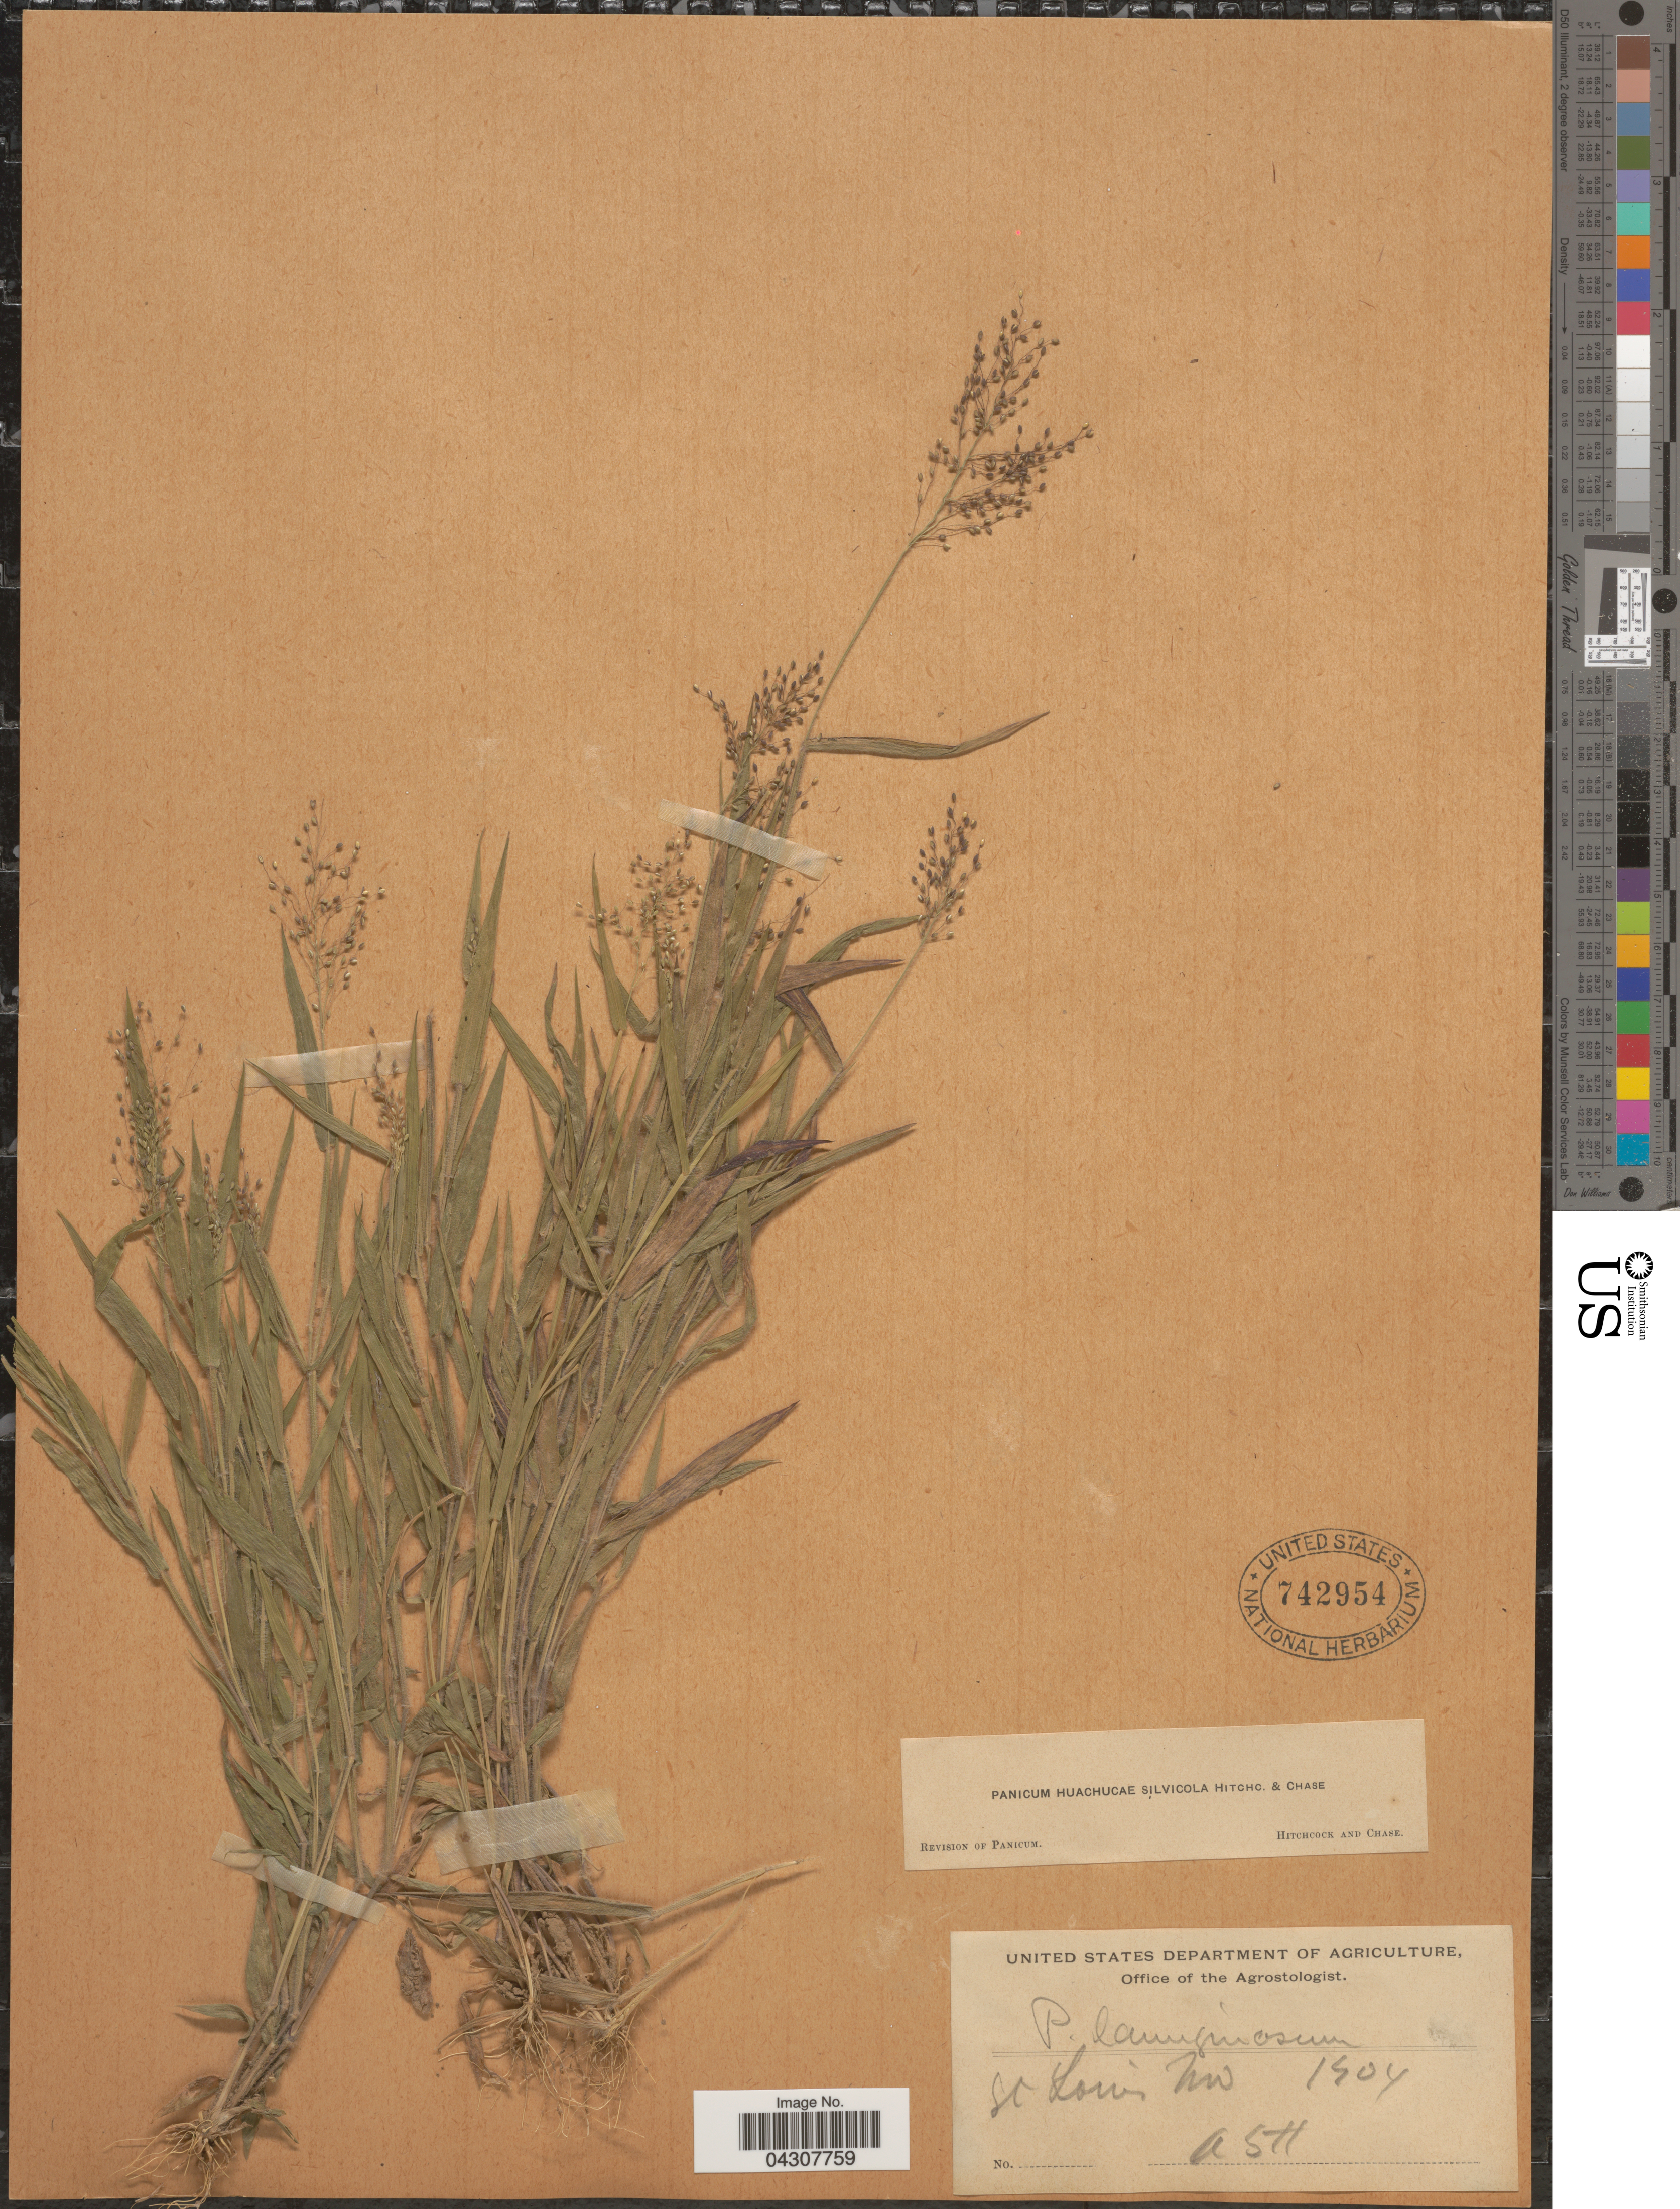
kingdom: Plantae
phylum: Tracheophyta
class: Liliopsida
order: Poales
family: Poaceae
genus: Dichanthelium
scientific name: Dichanthelium acuminatum var. acuminatum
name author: (Sw.) Gould & C.A. Clark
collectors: A. H.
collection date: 1904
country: United States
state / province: Missouri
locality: St Louis.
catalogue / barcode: US 742954